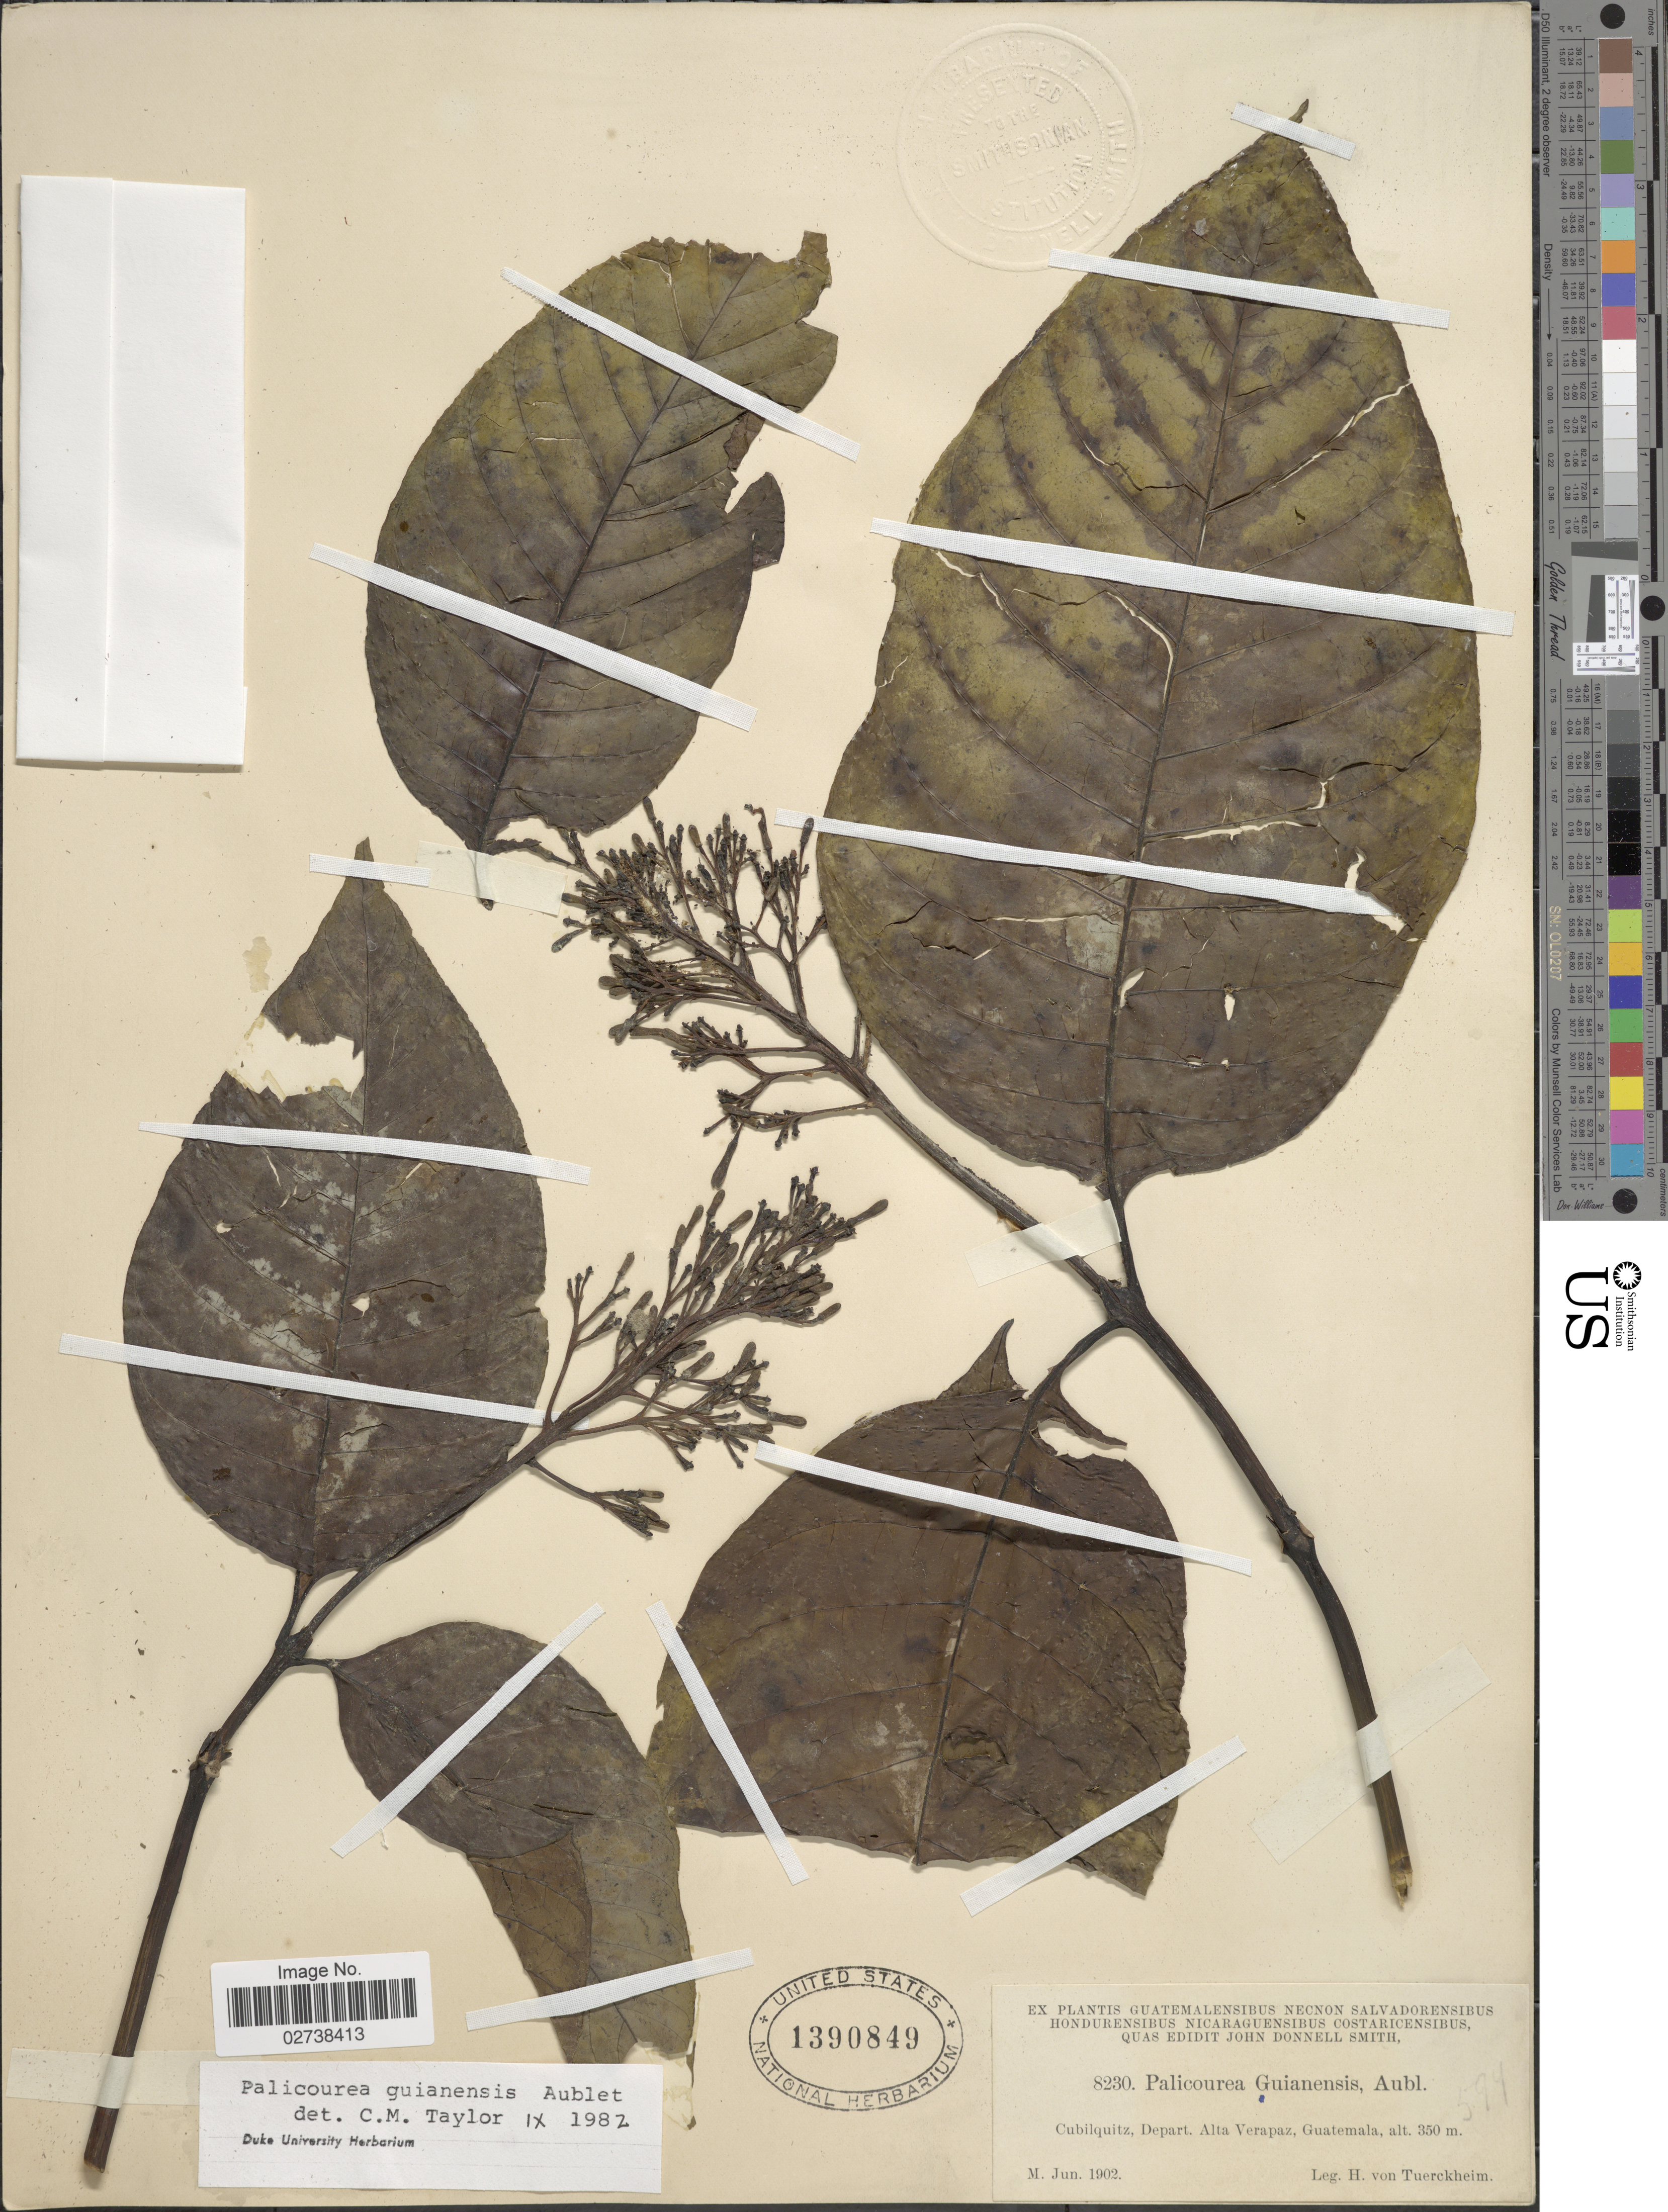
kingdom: Plantae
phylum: Tracheophyta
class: Magnoliopsida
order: Gentianales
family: Rubiaceae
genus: Palicourea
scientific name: Palicourea guianensis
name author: Aubl.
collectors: H. von Türckheim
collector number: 8230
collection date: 1902-06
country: Guatemala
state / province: Alta Verapaz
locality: Cubilquitz, Depart. Alta Verapaz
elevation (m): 350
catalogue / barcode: US 1390849